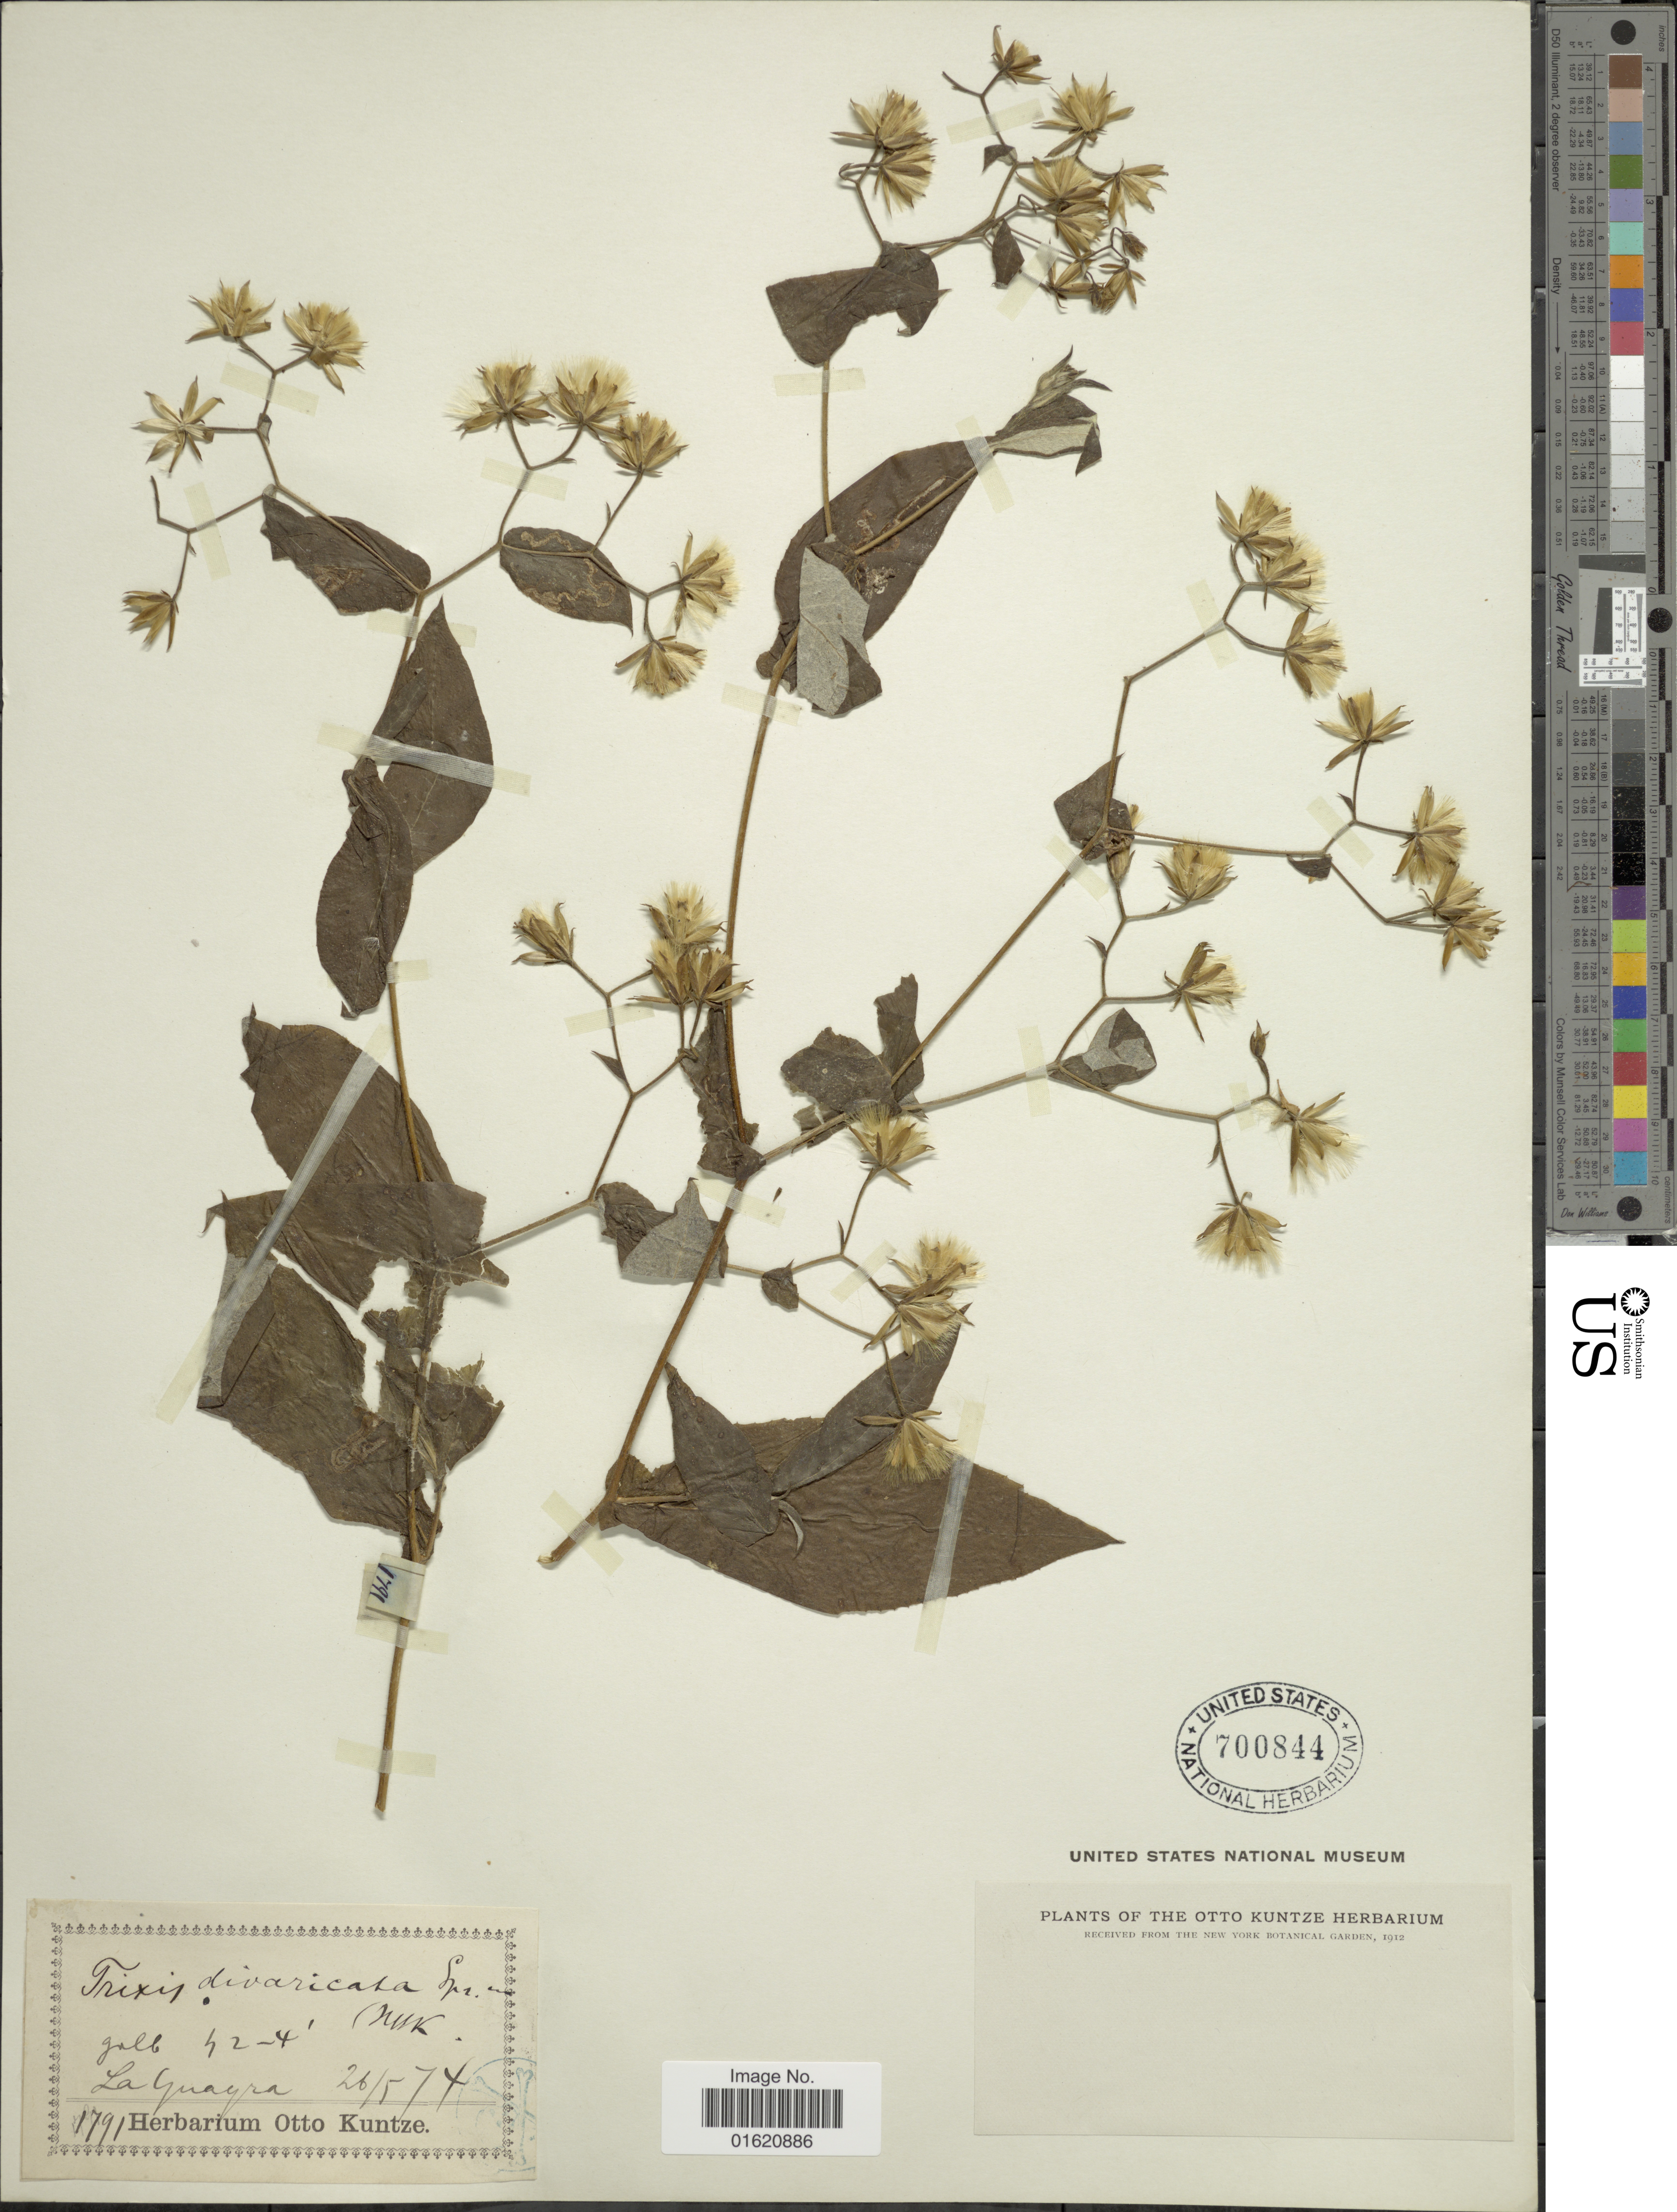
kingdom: Plantae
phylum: Tracheophyta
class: Magnoliopsida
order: Asterales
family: Asteraceae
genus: Trixis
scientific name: Trixis antimenorrhoea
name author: (Schrank) Mart. ex Kuntze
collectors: ex herb. Otto Kuntze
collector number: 1791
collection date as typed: Transcribed d/m/y: 26/5/74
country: Venezuela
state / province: Vargas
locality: La Guayra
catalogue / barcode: US 700844